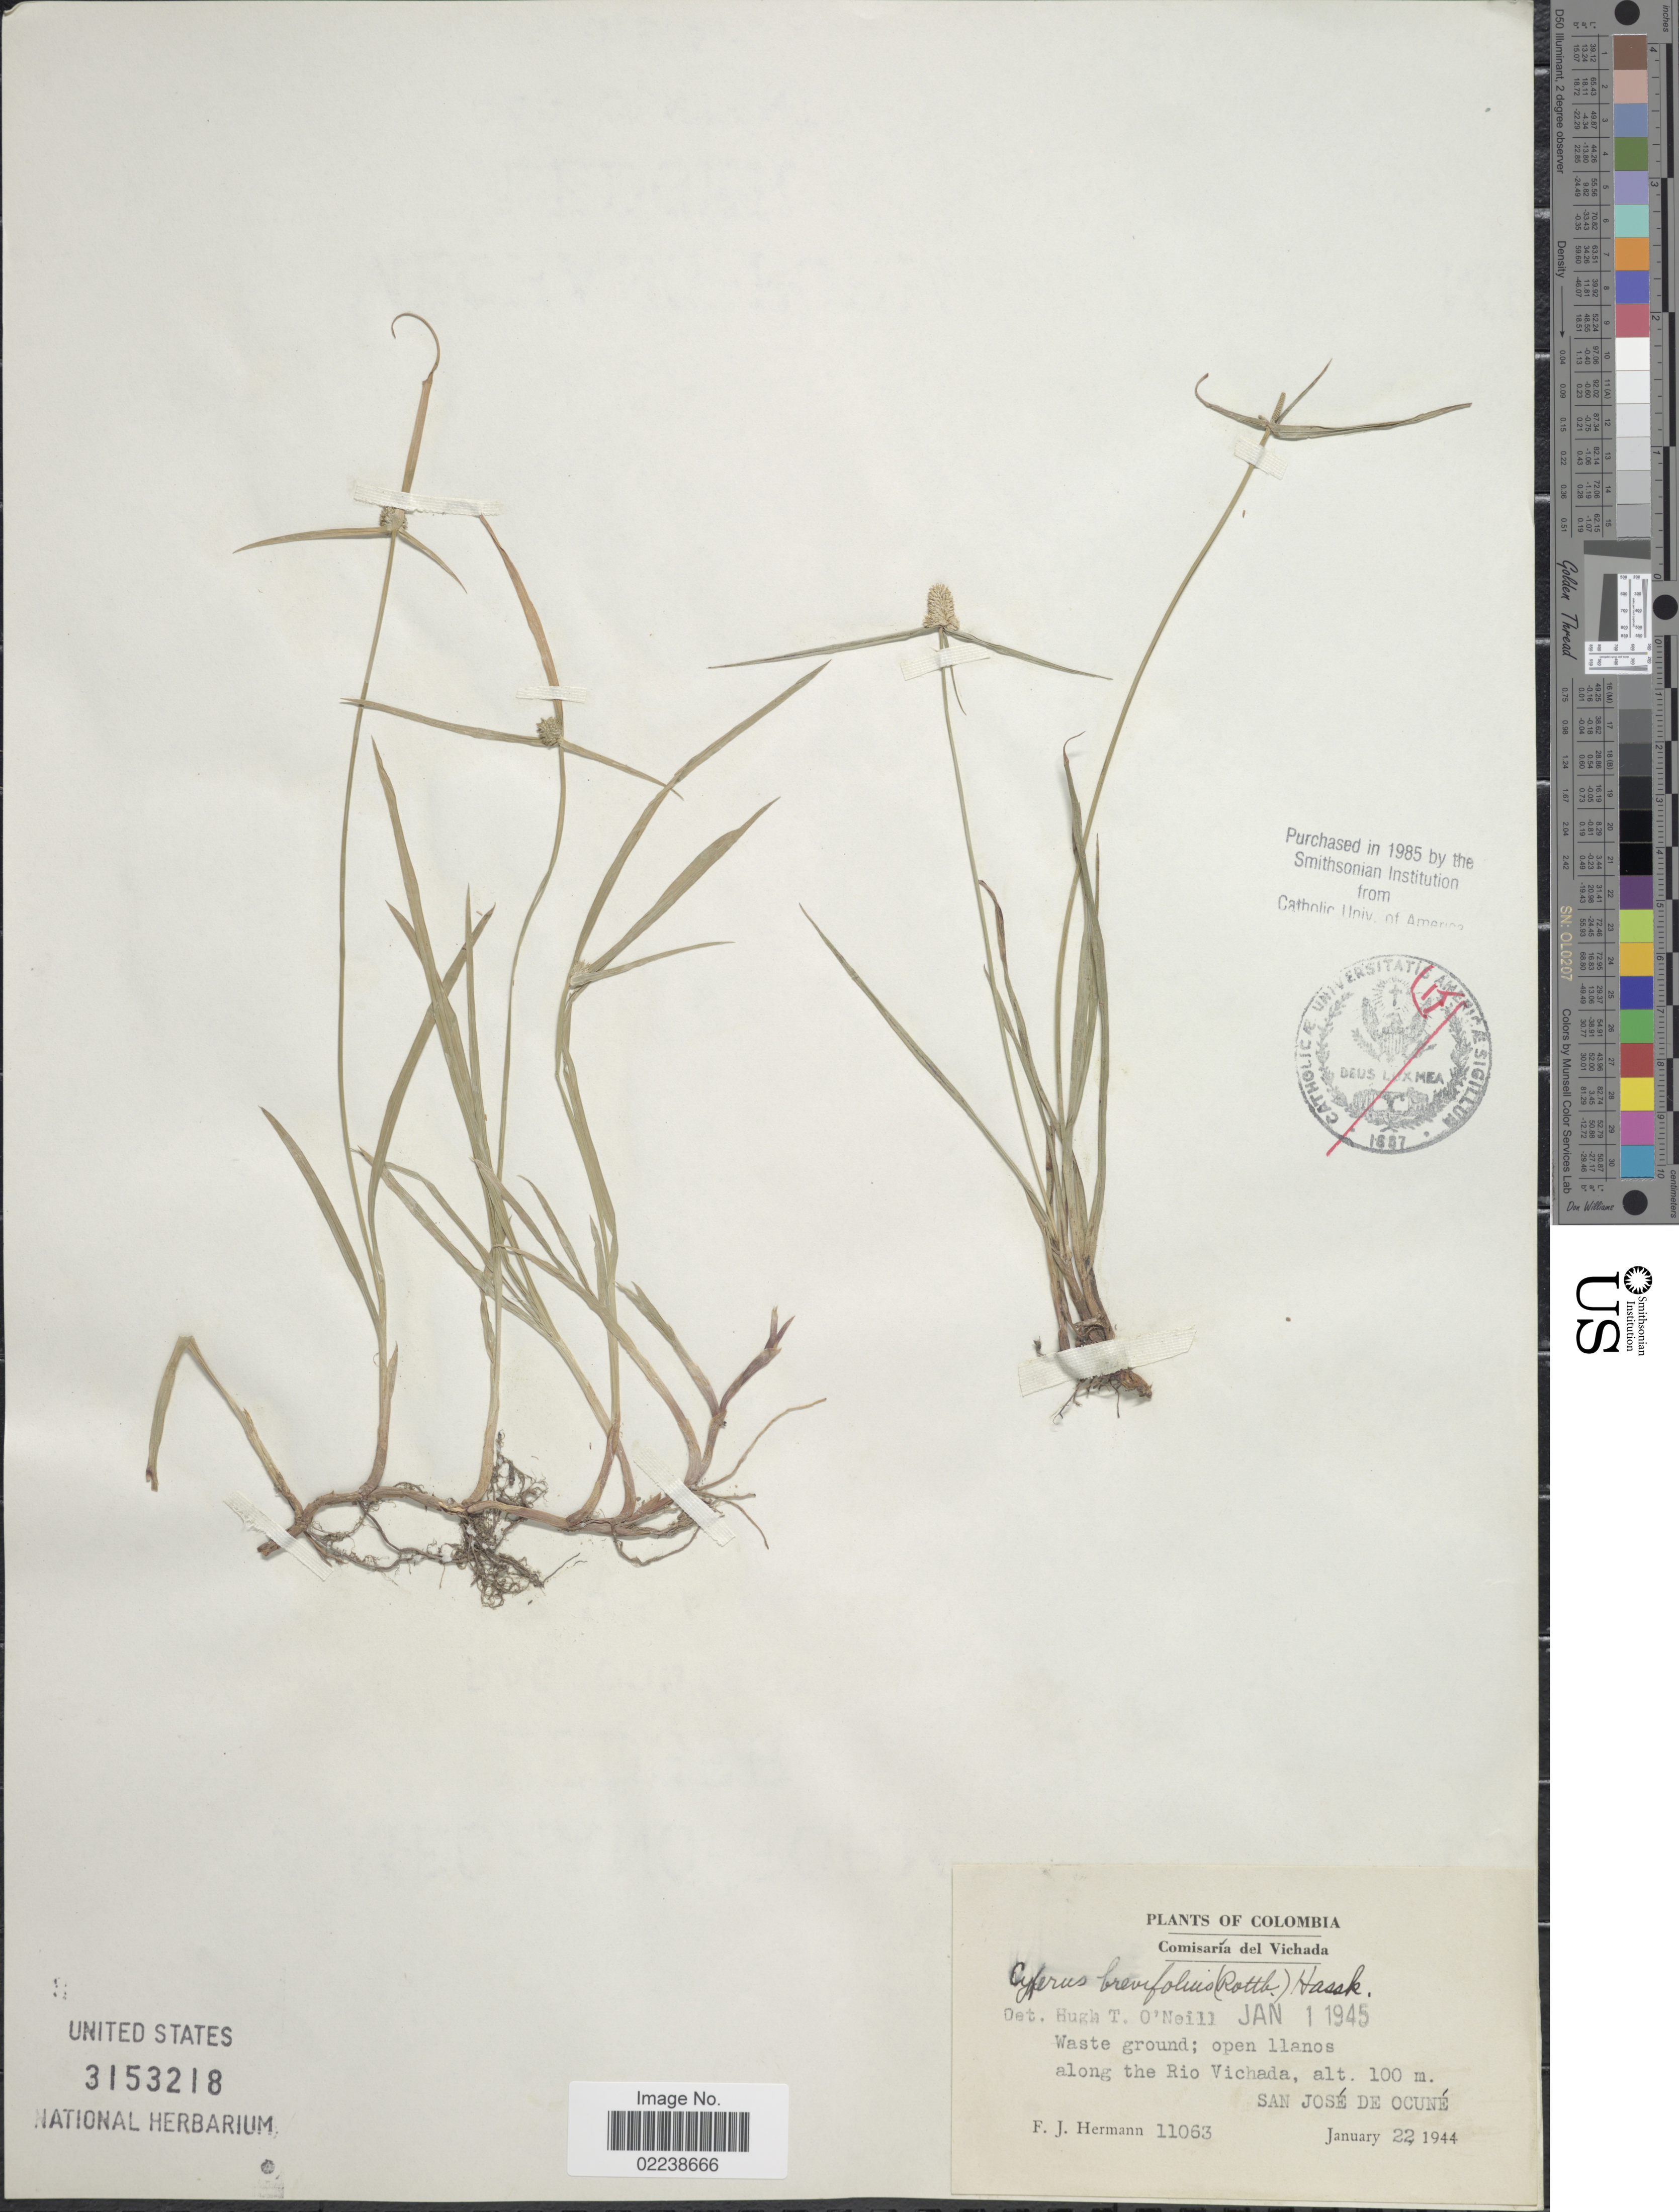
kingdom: Plantae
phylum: Tracheophyta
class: Liliopsida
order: Poales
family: Cyperaceae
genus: Cyperus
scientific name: Cyperus brevifolius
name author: (Rottb.) Hassk.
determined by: Strong, Mark T., (BOT), Smithsonian Institution - National Museum of Natural History (UNITED STATES)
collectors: F. J. Hermann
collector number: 11063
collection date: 1944-01-22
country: Colombia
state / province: Vichada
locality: Along the Rio Vichada, San Jose de Ocune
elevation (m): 100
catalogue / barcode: US 3153218